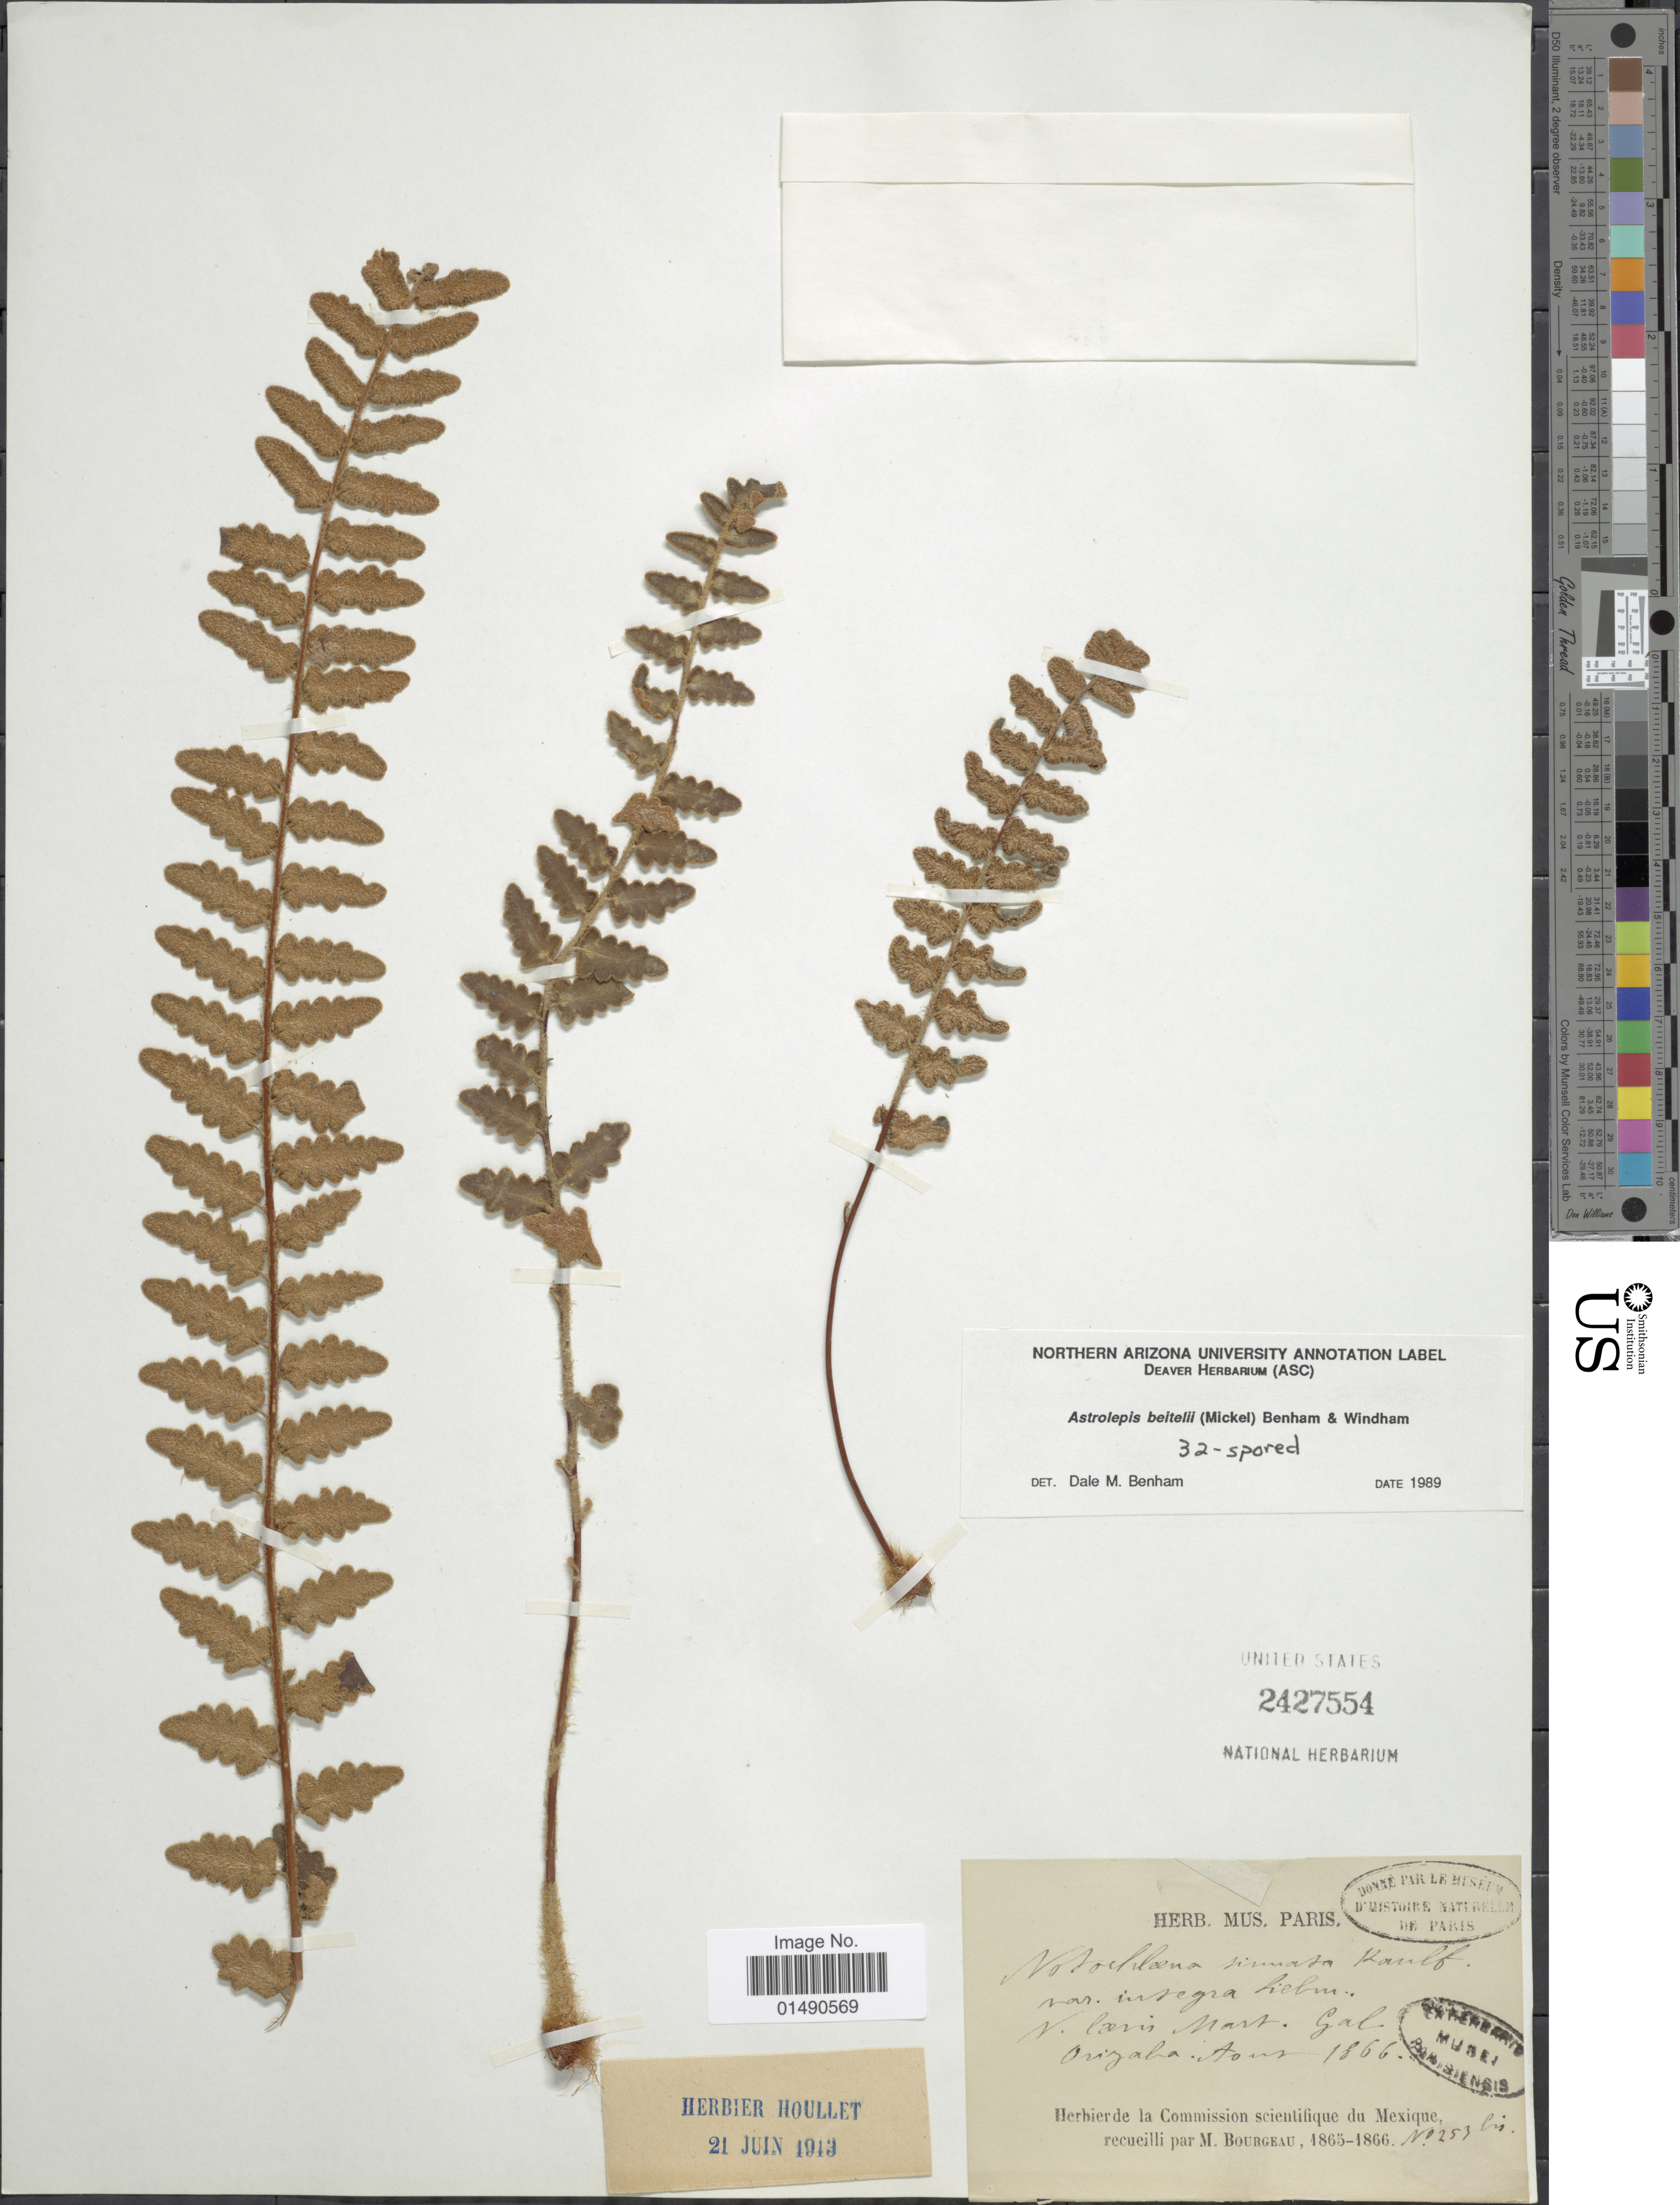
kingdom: Plantae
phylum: Tracheophyta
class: Polypodiopsida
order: Polypodiales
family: Pteridaceae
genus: Astrolepis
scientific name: Astrolepis laevis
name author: (Mart. & Ikonn.-Gal.) Mickel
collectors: M. Bourgeau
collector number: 253?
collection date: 1866-08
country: Mexico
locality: Orizaba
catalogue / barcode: US 2427554